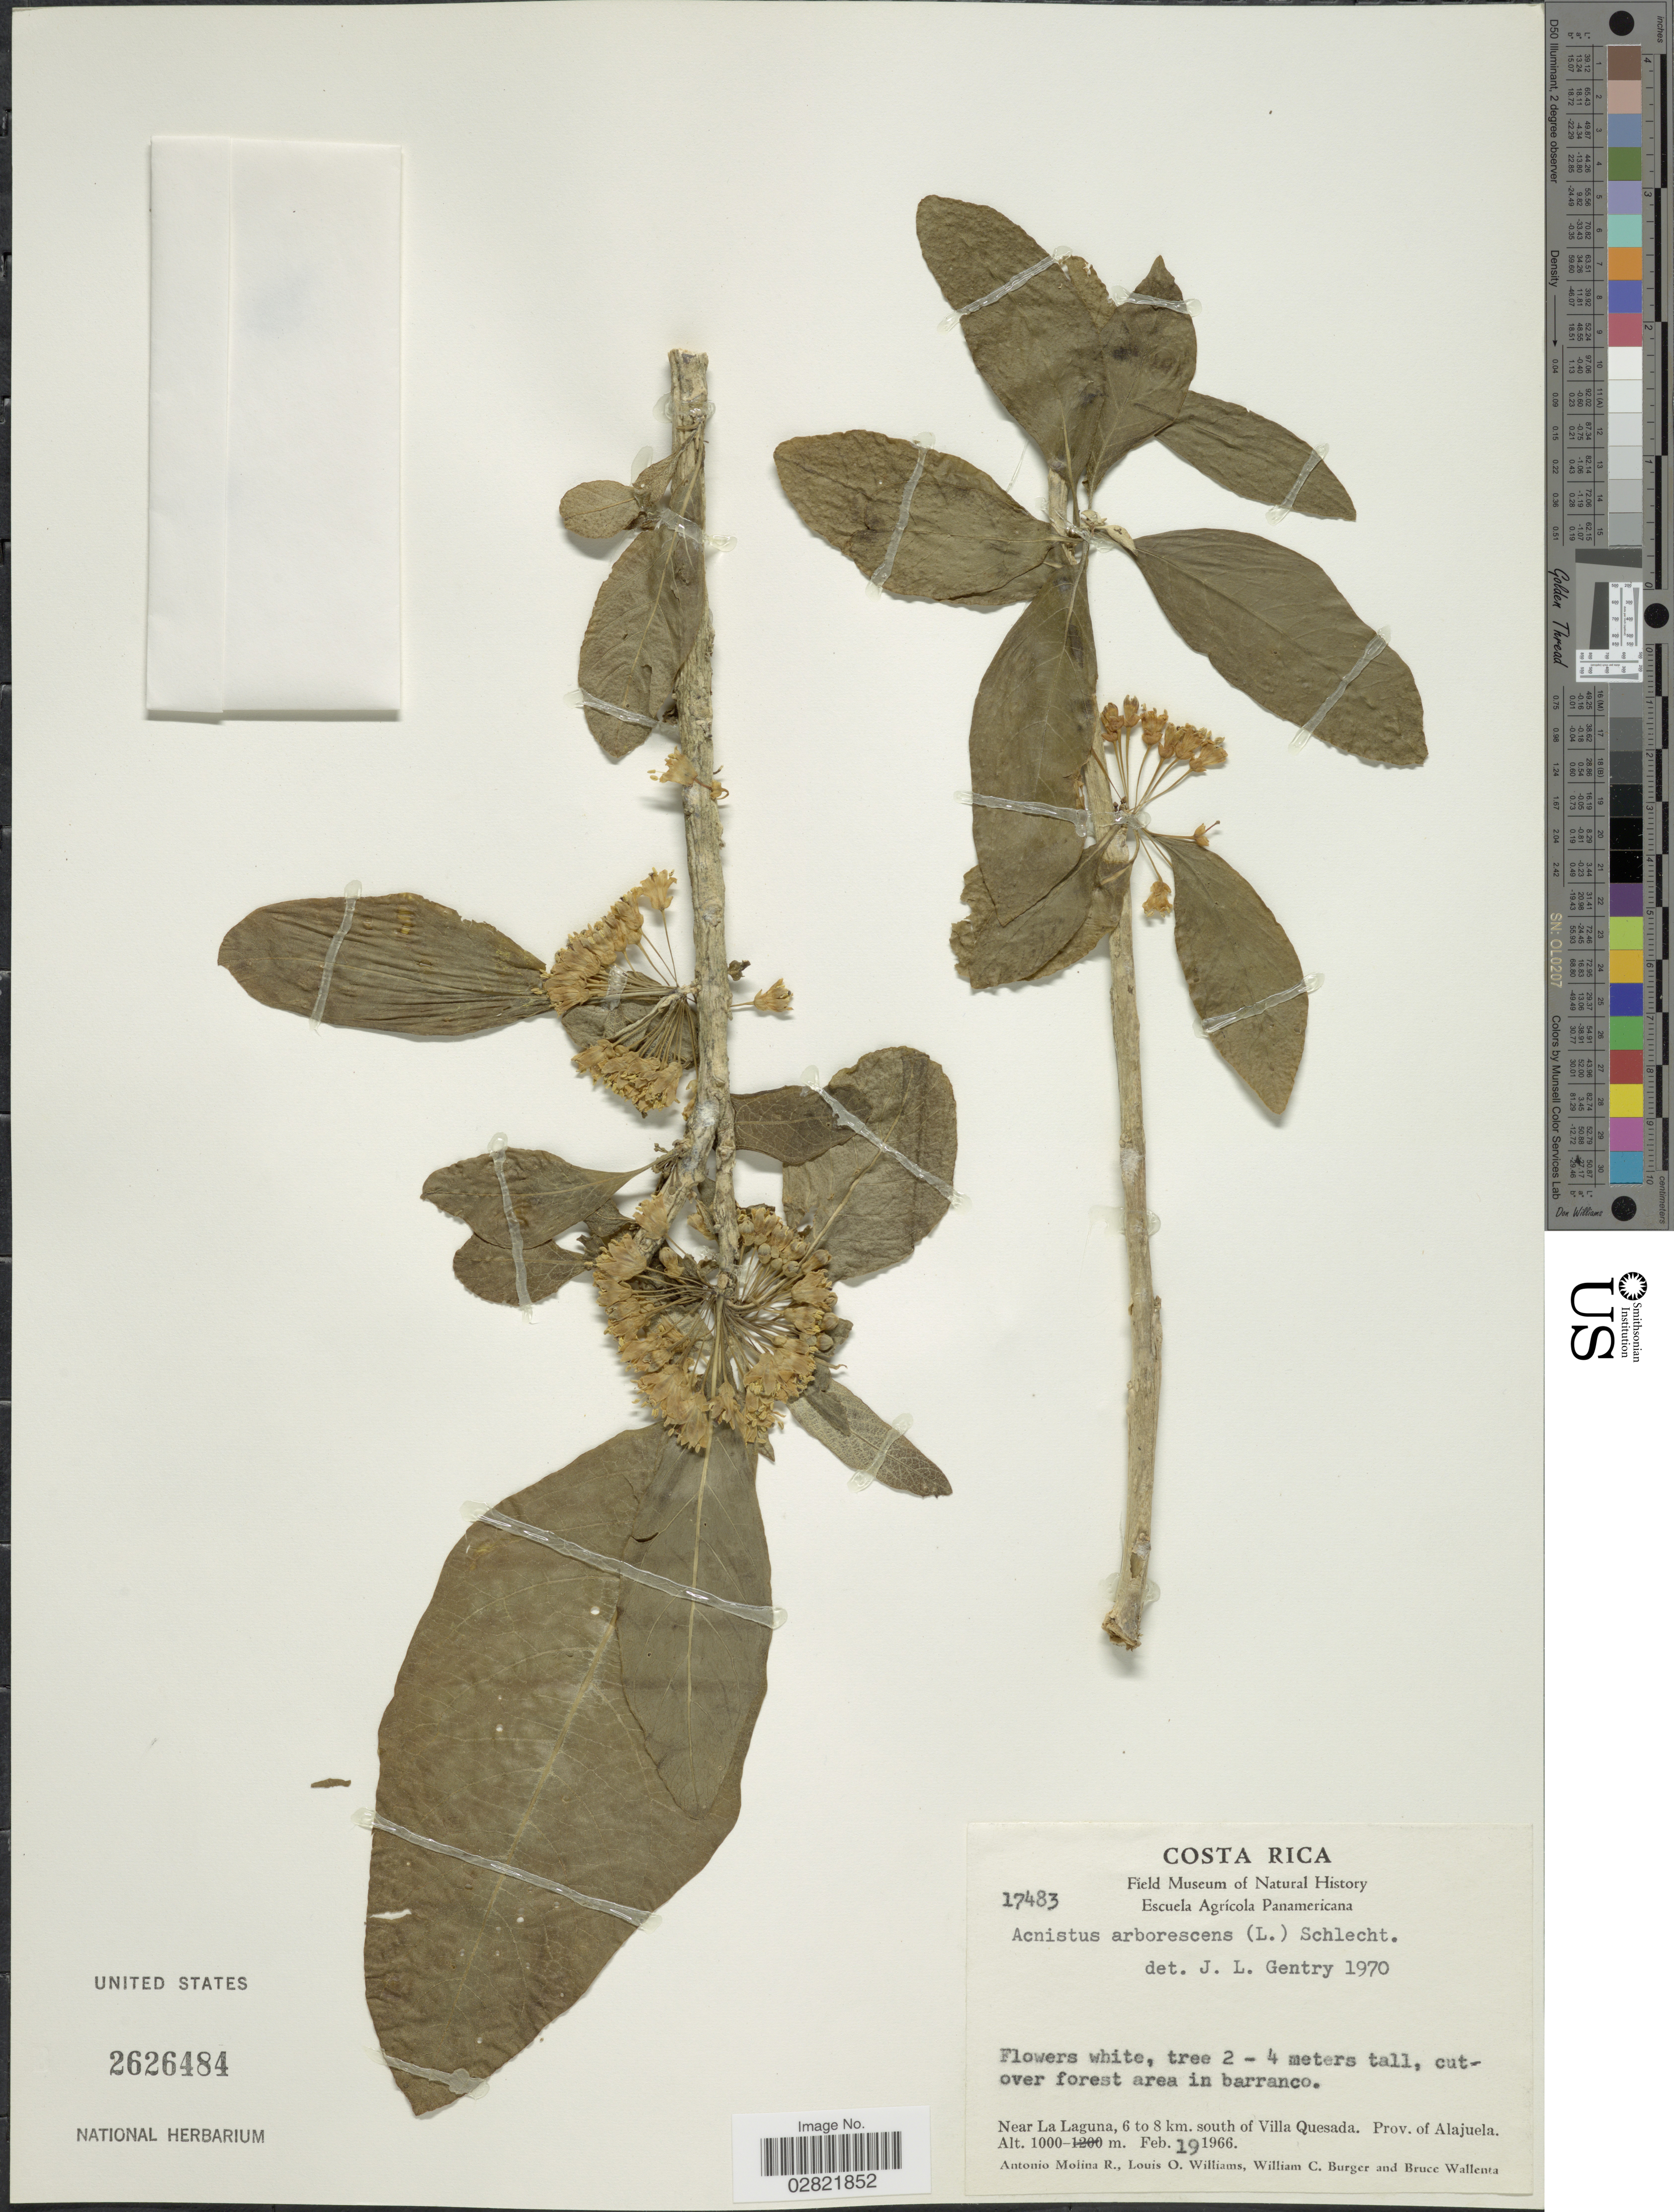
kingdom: Plantae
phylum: Tracheophyta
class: Magnoliopsida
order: Solanales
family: Solanaceae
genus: Acnistus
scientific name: Acnistus arborescens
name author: (L.) Schltdl.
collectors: A. Molina R., L. O. Williams, W. Burger & B. Wallenta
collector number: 17483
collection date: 1966-02-19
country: Costa Rica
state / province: Alajuela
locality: Near La Laguna, 6 to 8 km. south of Villa Quesada. Prov. Alajuela.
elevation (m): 1000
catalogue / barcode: US 2626484